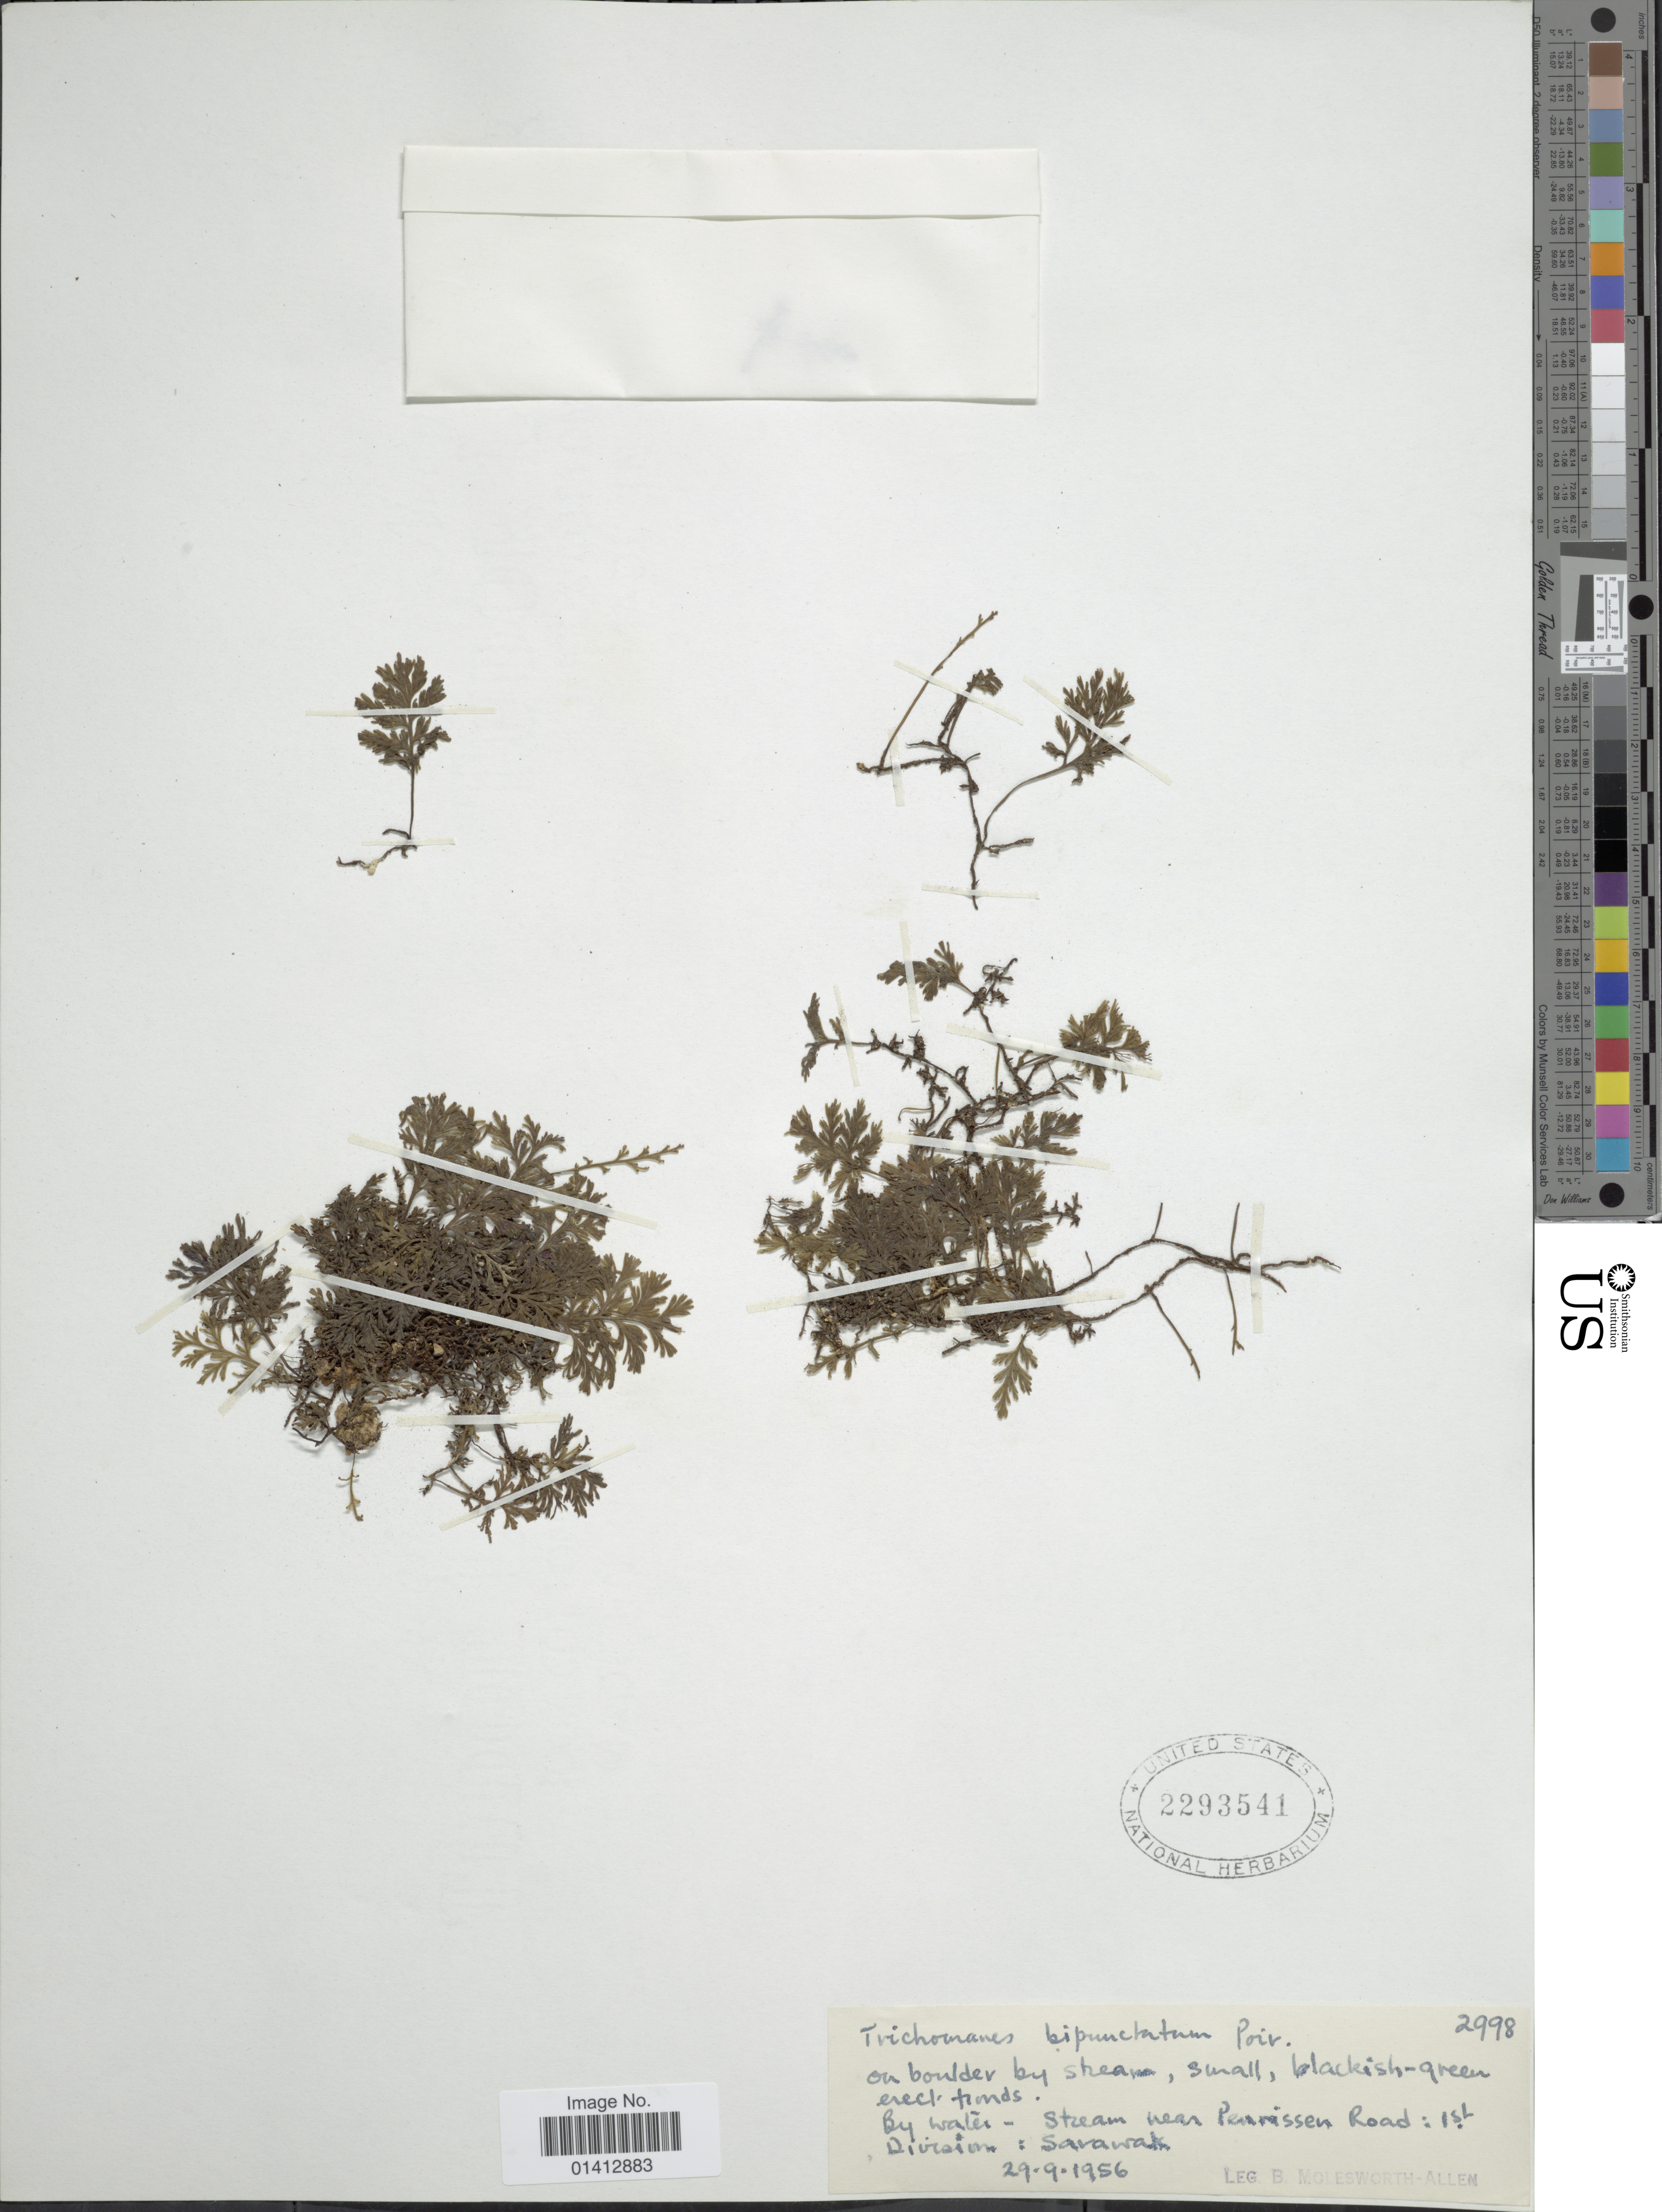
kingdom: Plantae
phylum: Tracheophyta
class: Polypodiopsida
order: Hymenophyllales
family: Hymenophyllaceae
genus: Crepidomanes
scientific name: Crepidomanes bipunctatum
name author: (Poir.) Copel.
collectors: B. E. G. Molesworth-Allen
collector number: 2998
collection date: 1956-09-29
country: Malaysia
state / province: Sarawak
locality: By water - Stream near Penrissen Road: 1st division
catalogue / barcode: US 2293541